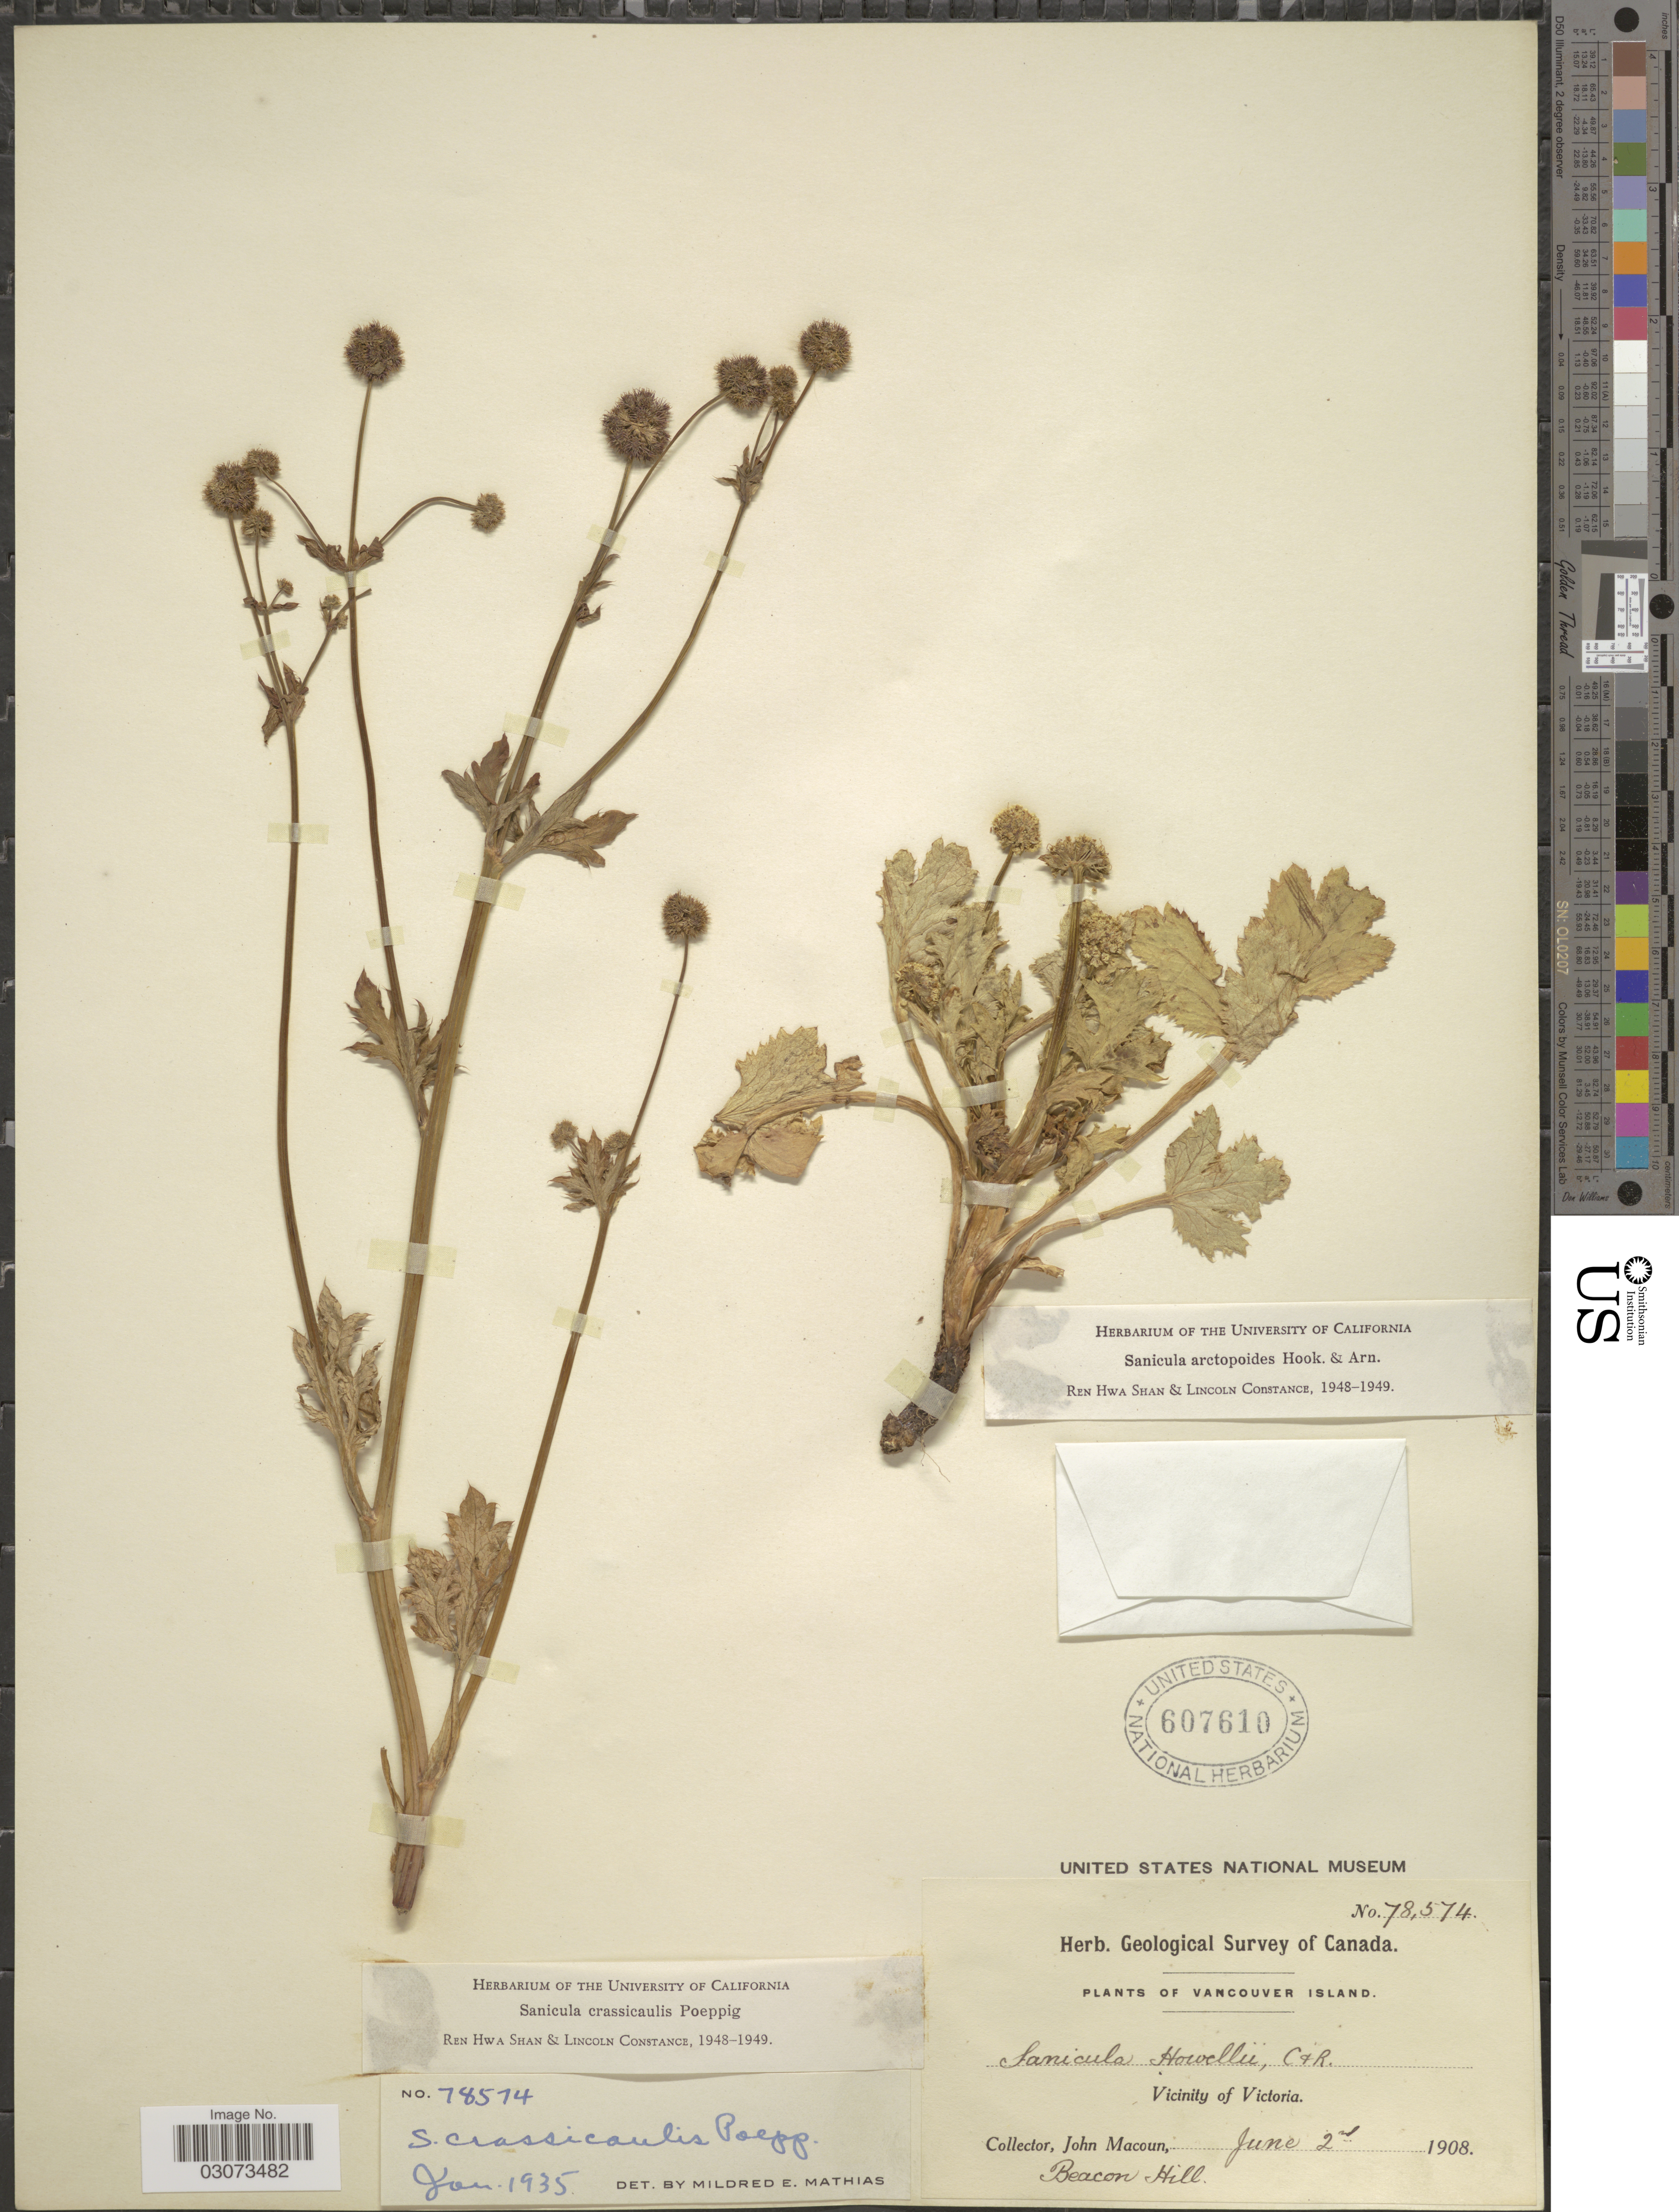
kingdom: Plantae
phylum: Tracheophyta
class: Magnoliopsida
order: Apiales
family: Apiaceae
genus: Sanicula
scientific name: Sanicula crassicaulis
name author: Poepp. ex DC.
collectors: J. Macoun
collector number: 78574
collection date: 1908-06-02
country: Canada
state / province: British Columbia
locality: Vancouver Island. Vicinity of Victoria. Beacon Hill.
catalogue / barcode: US 607610